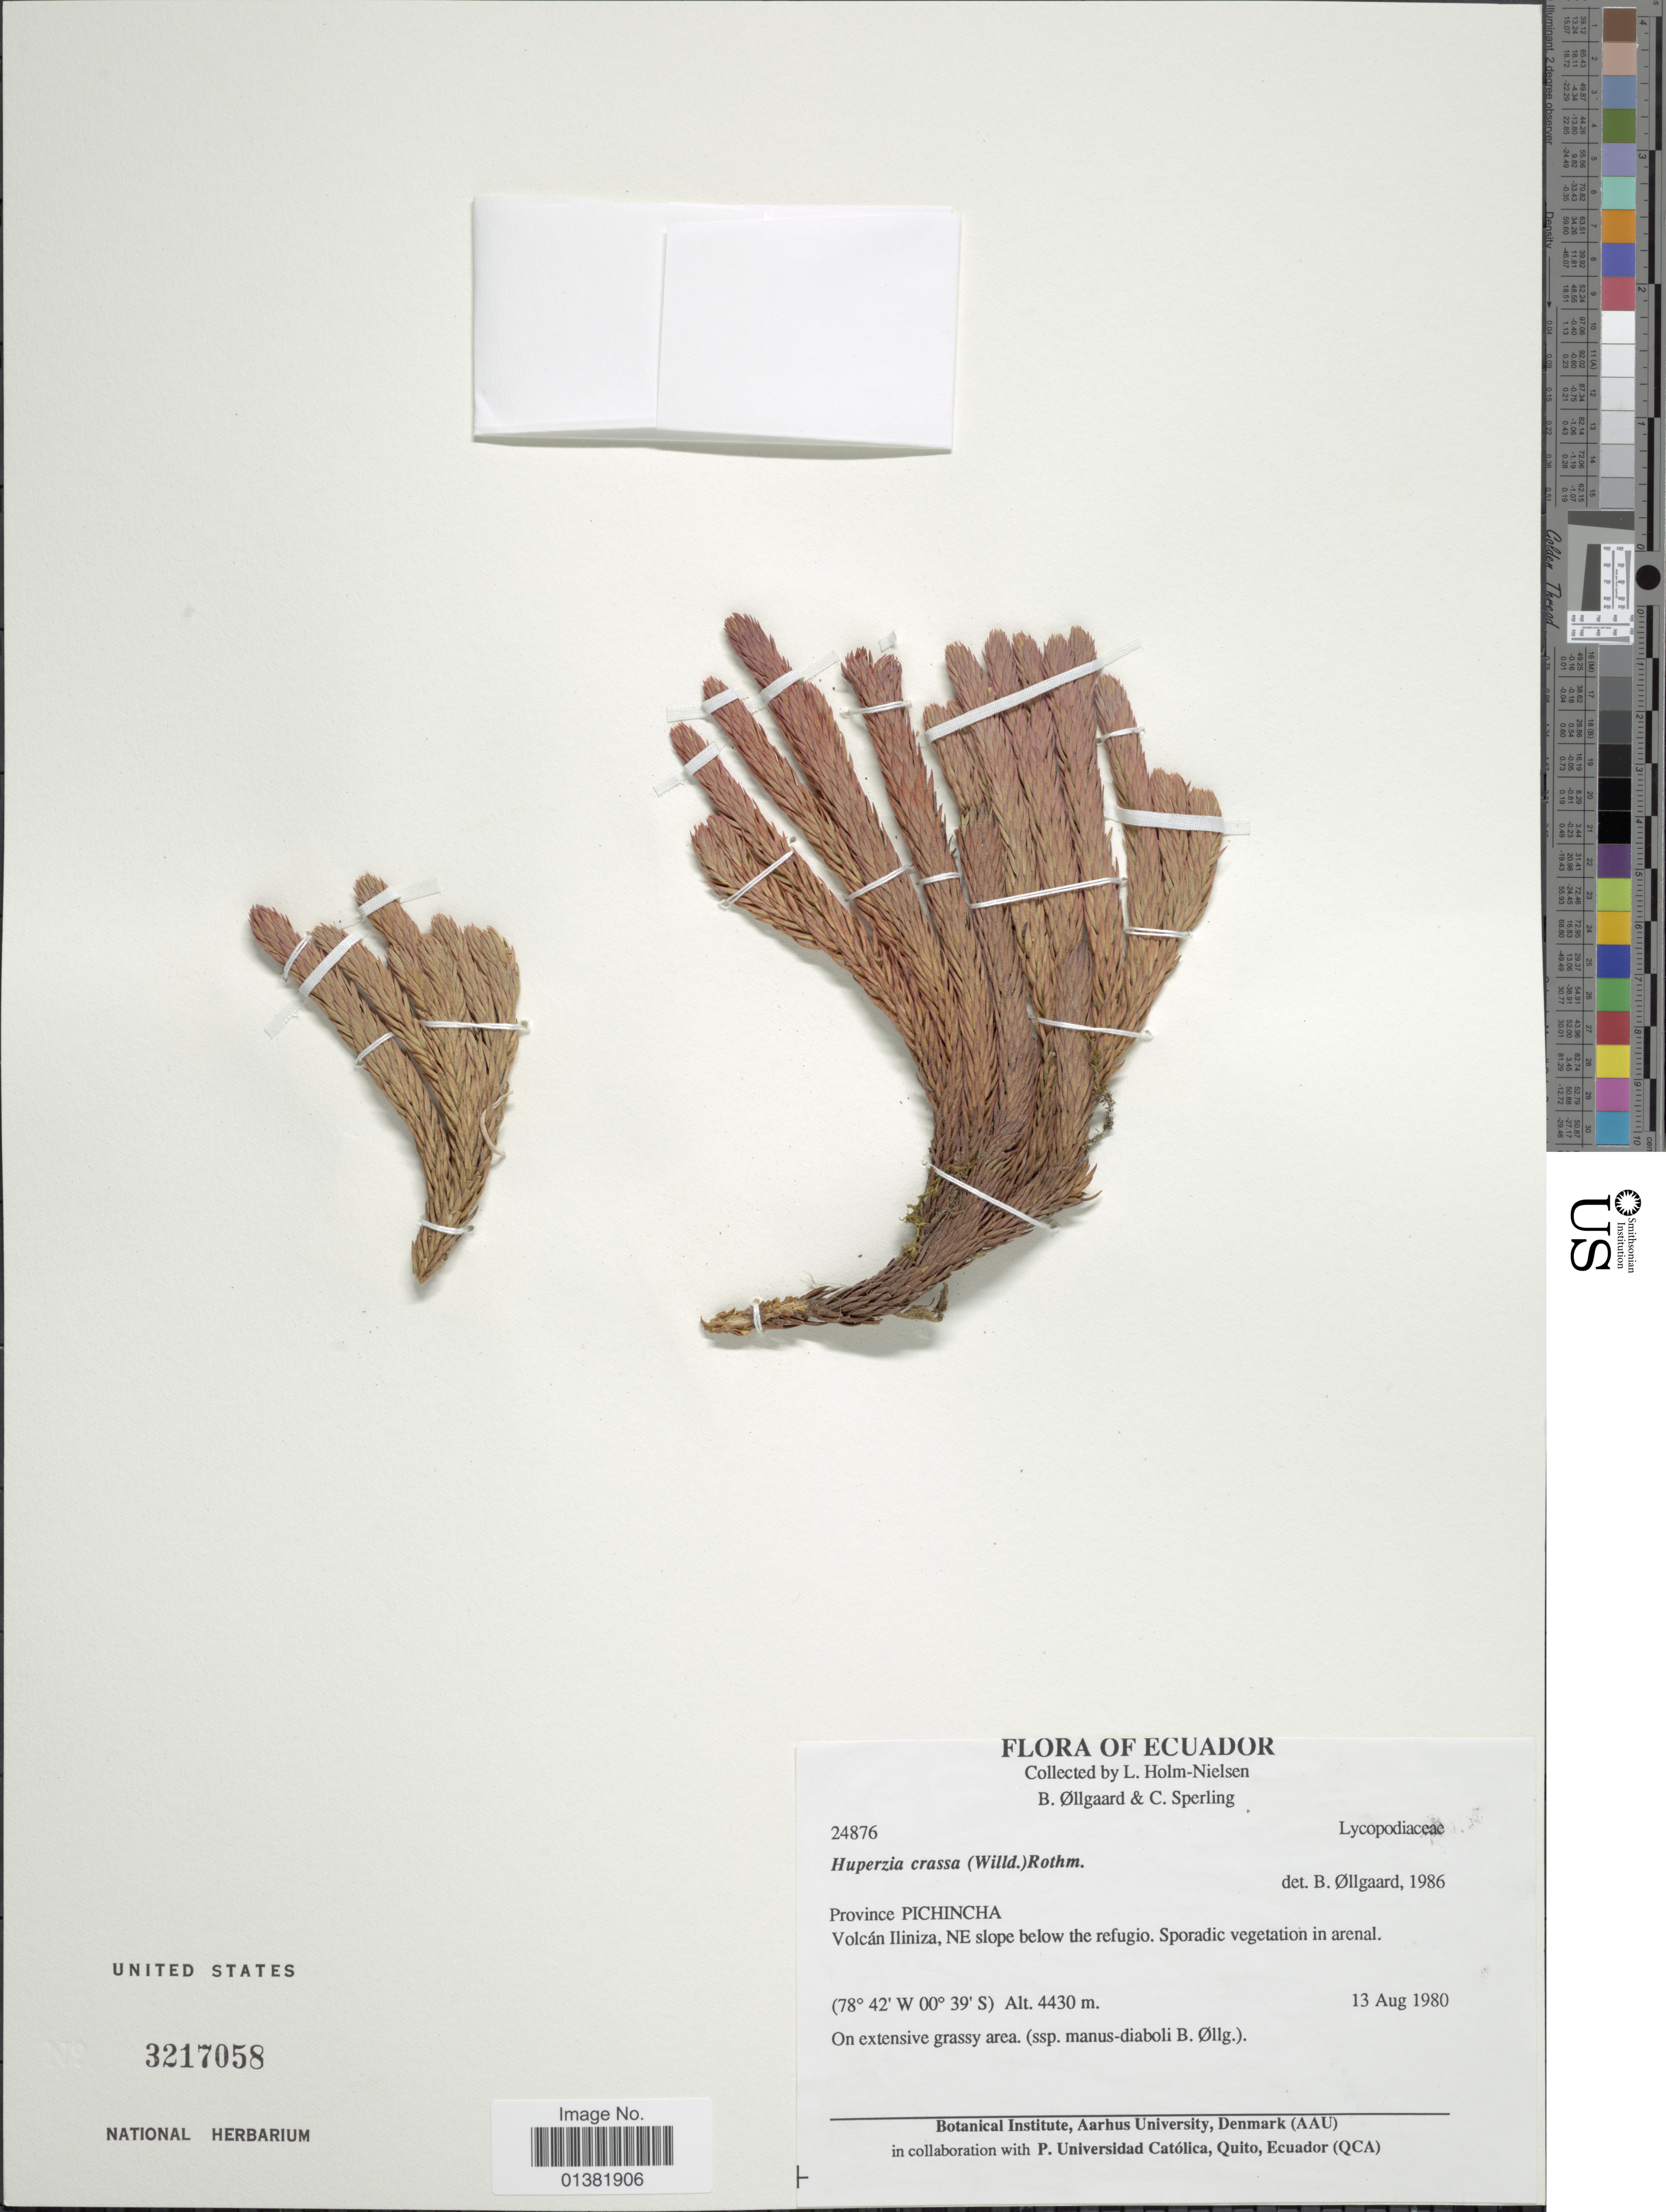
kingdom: Plantae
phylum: Tracheophyta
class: Lycopodiopsida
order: Lycopodiales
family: Lycopodiaceae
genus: Phlegmariurus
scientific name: Phlegmariurus crassus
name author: (Humb. & Bonpl. ex Willd.) B. Øllg.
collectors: L. B. Holm-Nielsen, B. Øllgaard & C. Sperling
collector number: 24876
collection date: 1980-08-13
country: Ecuador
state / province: Pichincha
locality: Volcán Iliniza, NE slope below the refugio, Sporadic vegetation in arenal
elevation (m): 4430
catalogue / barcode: US 3217058